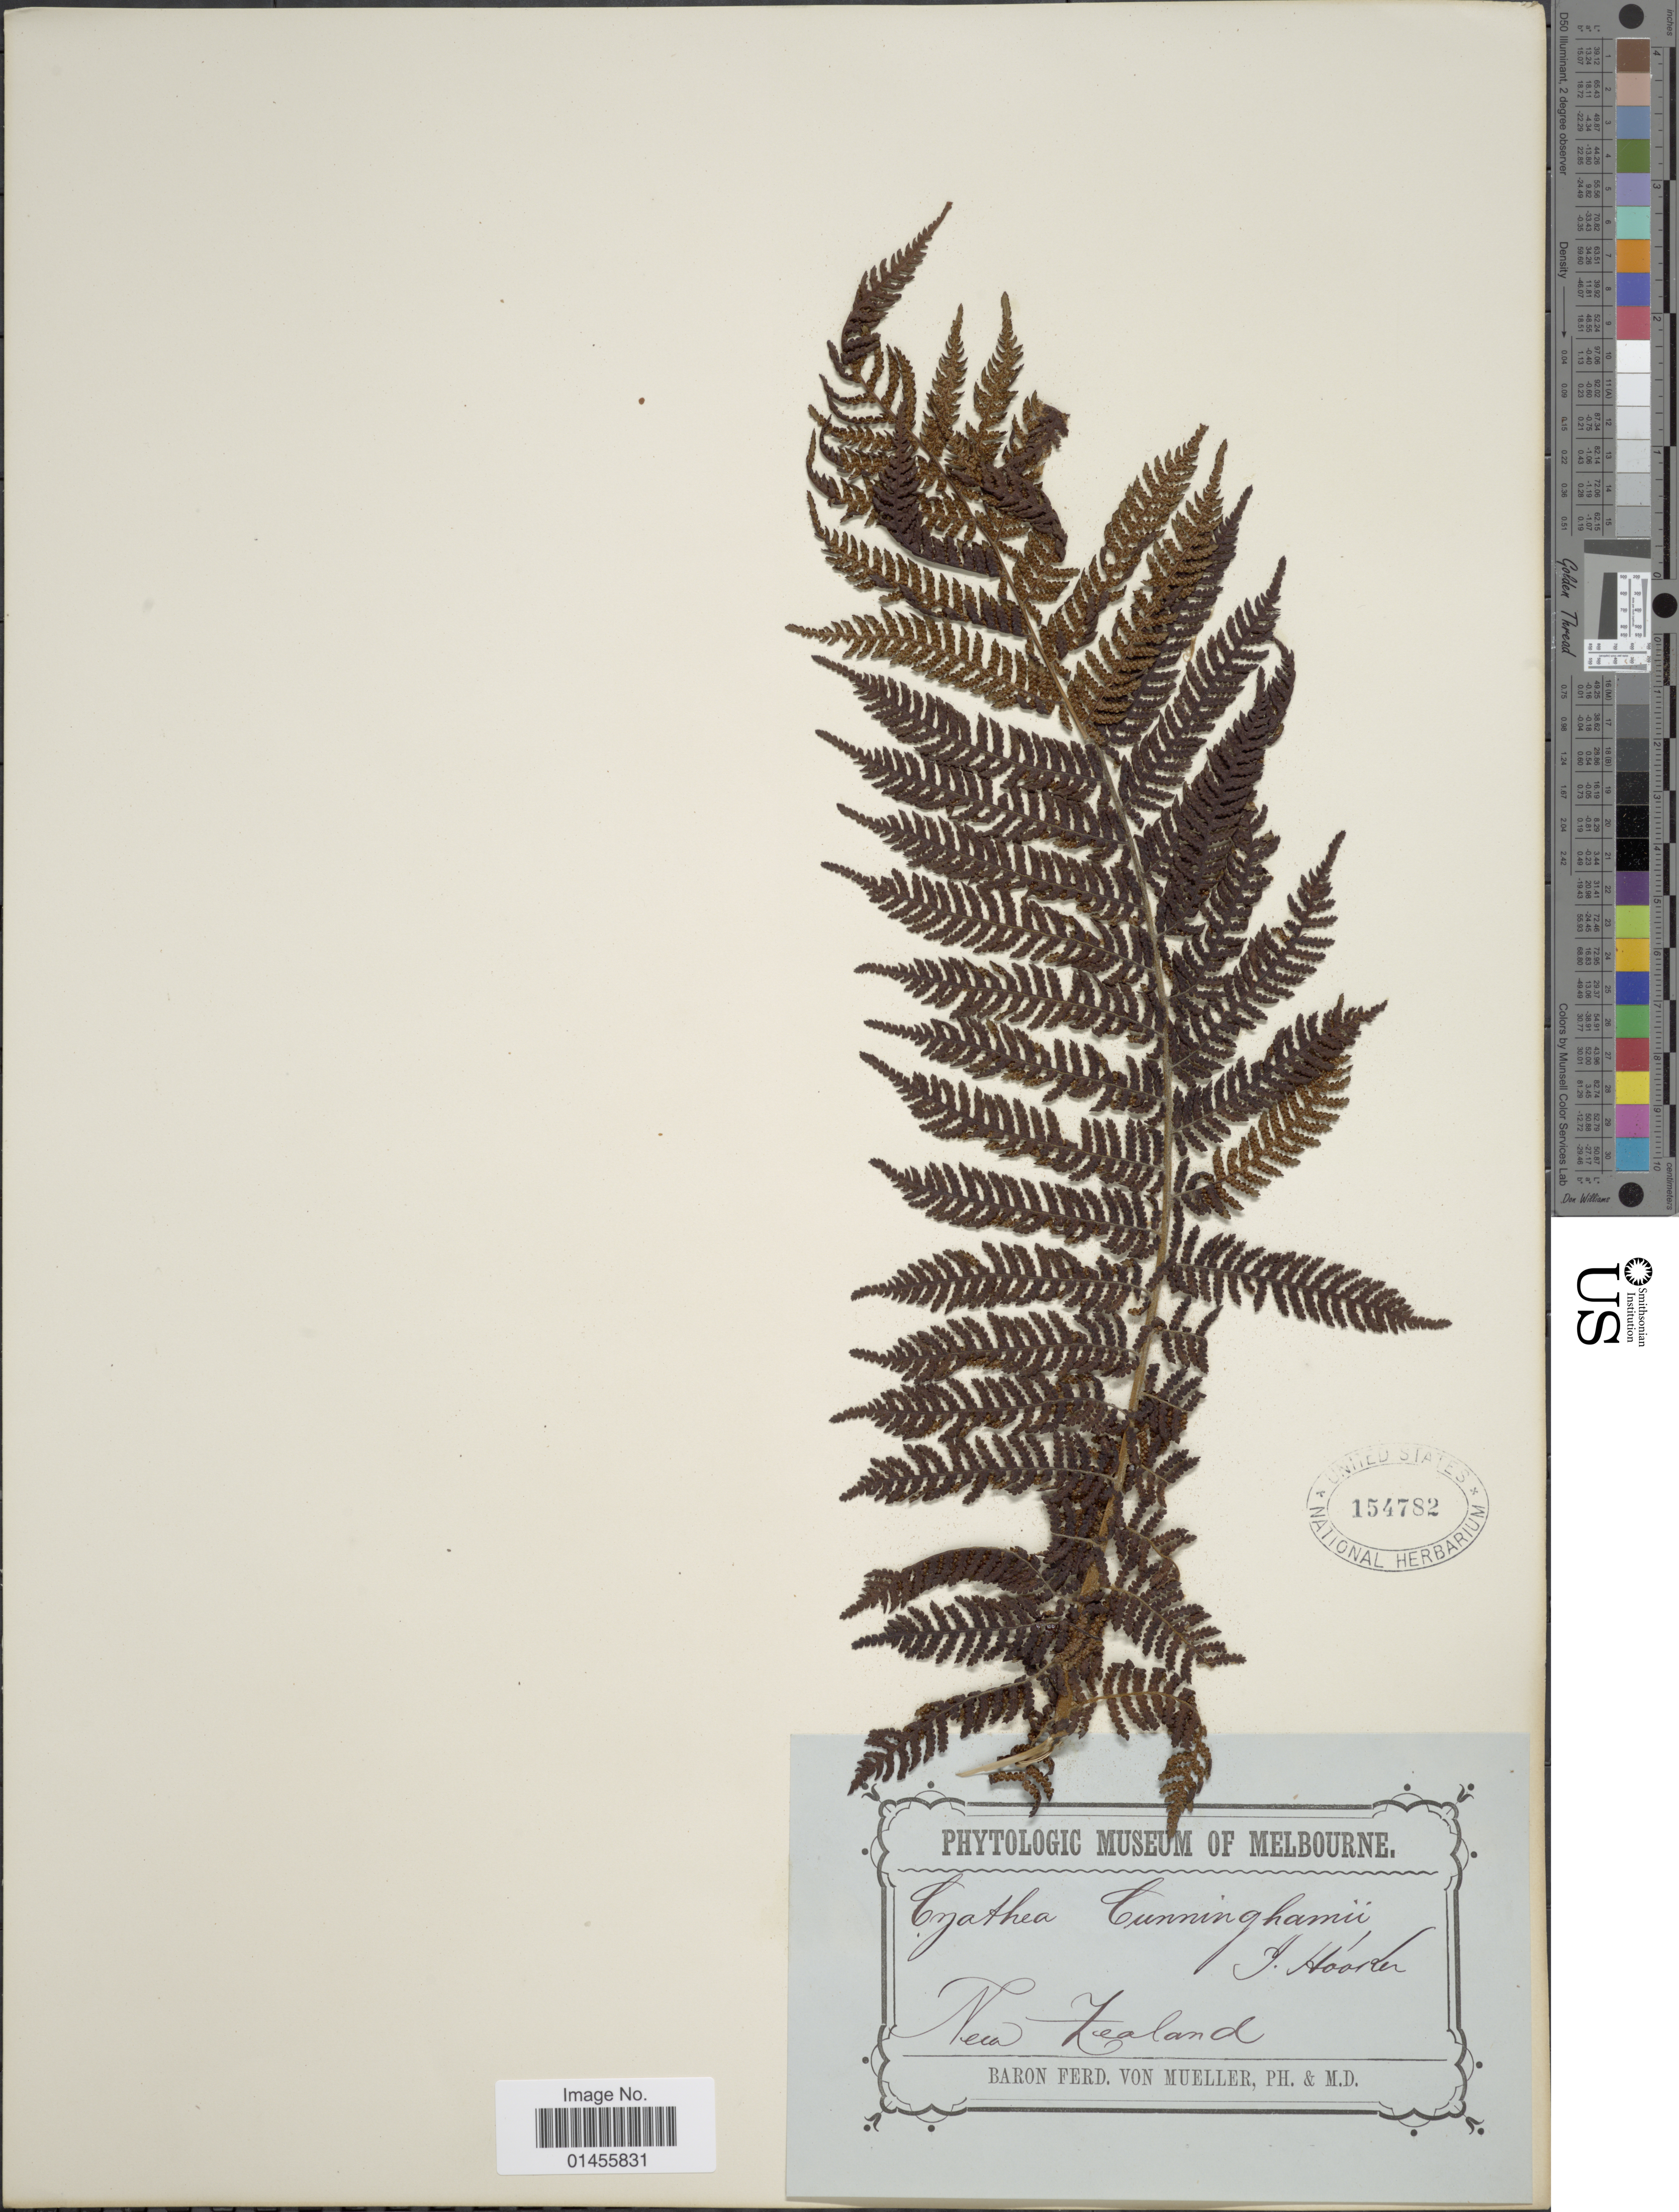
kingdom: Plantae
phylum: Tracheophyta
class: Polypodiopsida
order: Cyatheales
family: Cyatheaceae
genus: Alsophila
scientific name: Alsophila cunninghamii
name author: (Hook. f.) R.M. Tryon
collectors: F. Mueller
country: New Zealand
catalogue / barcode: US 154782